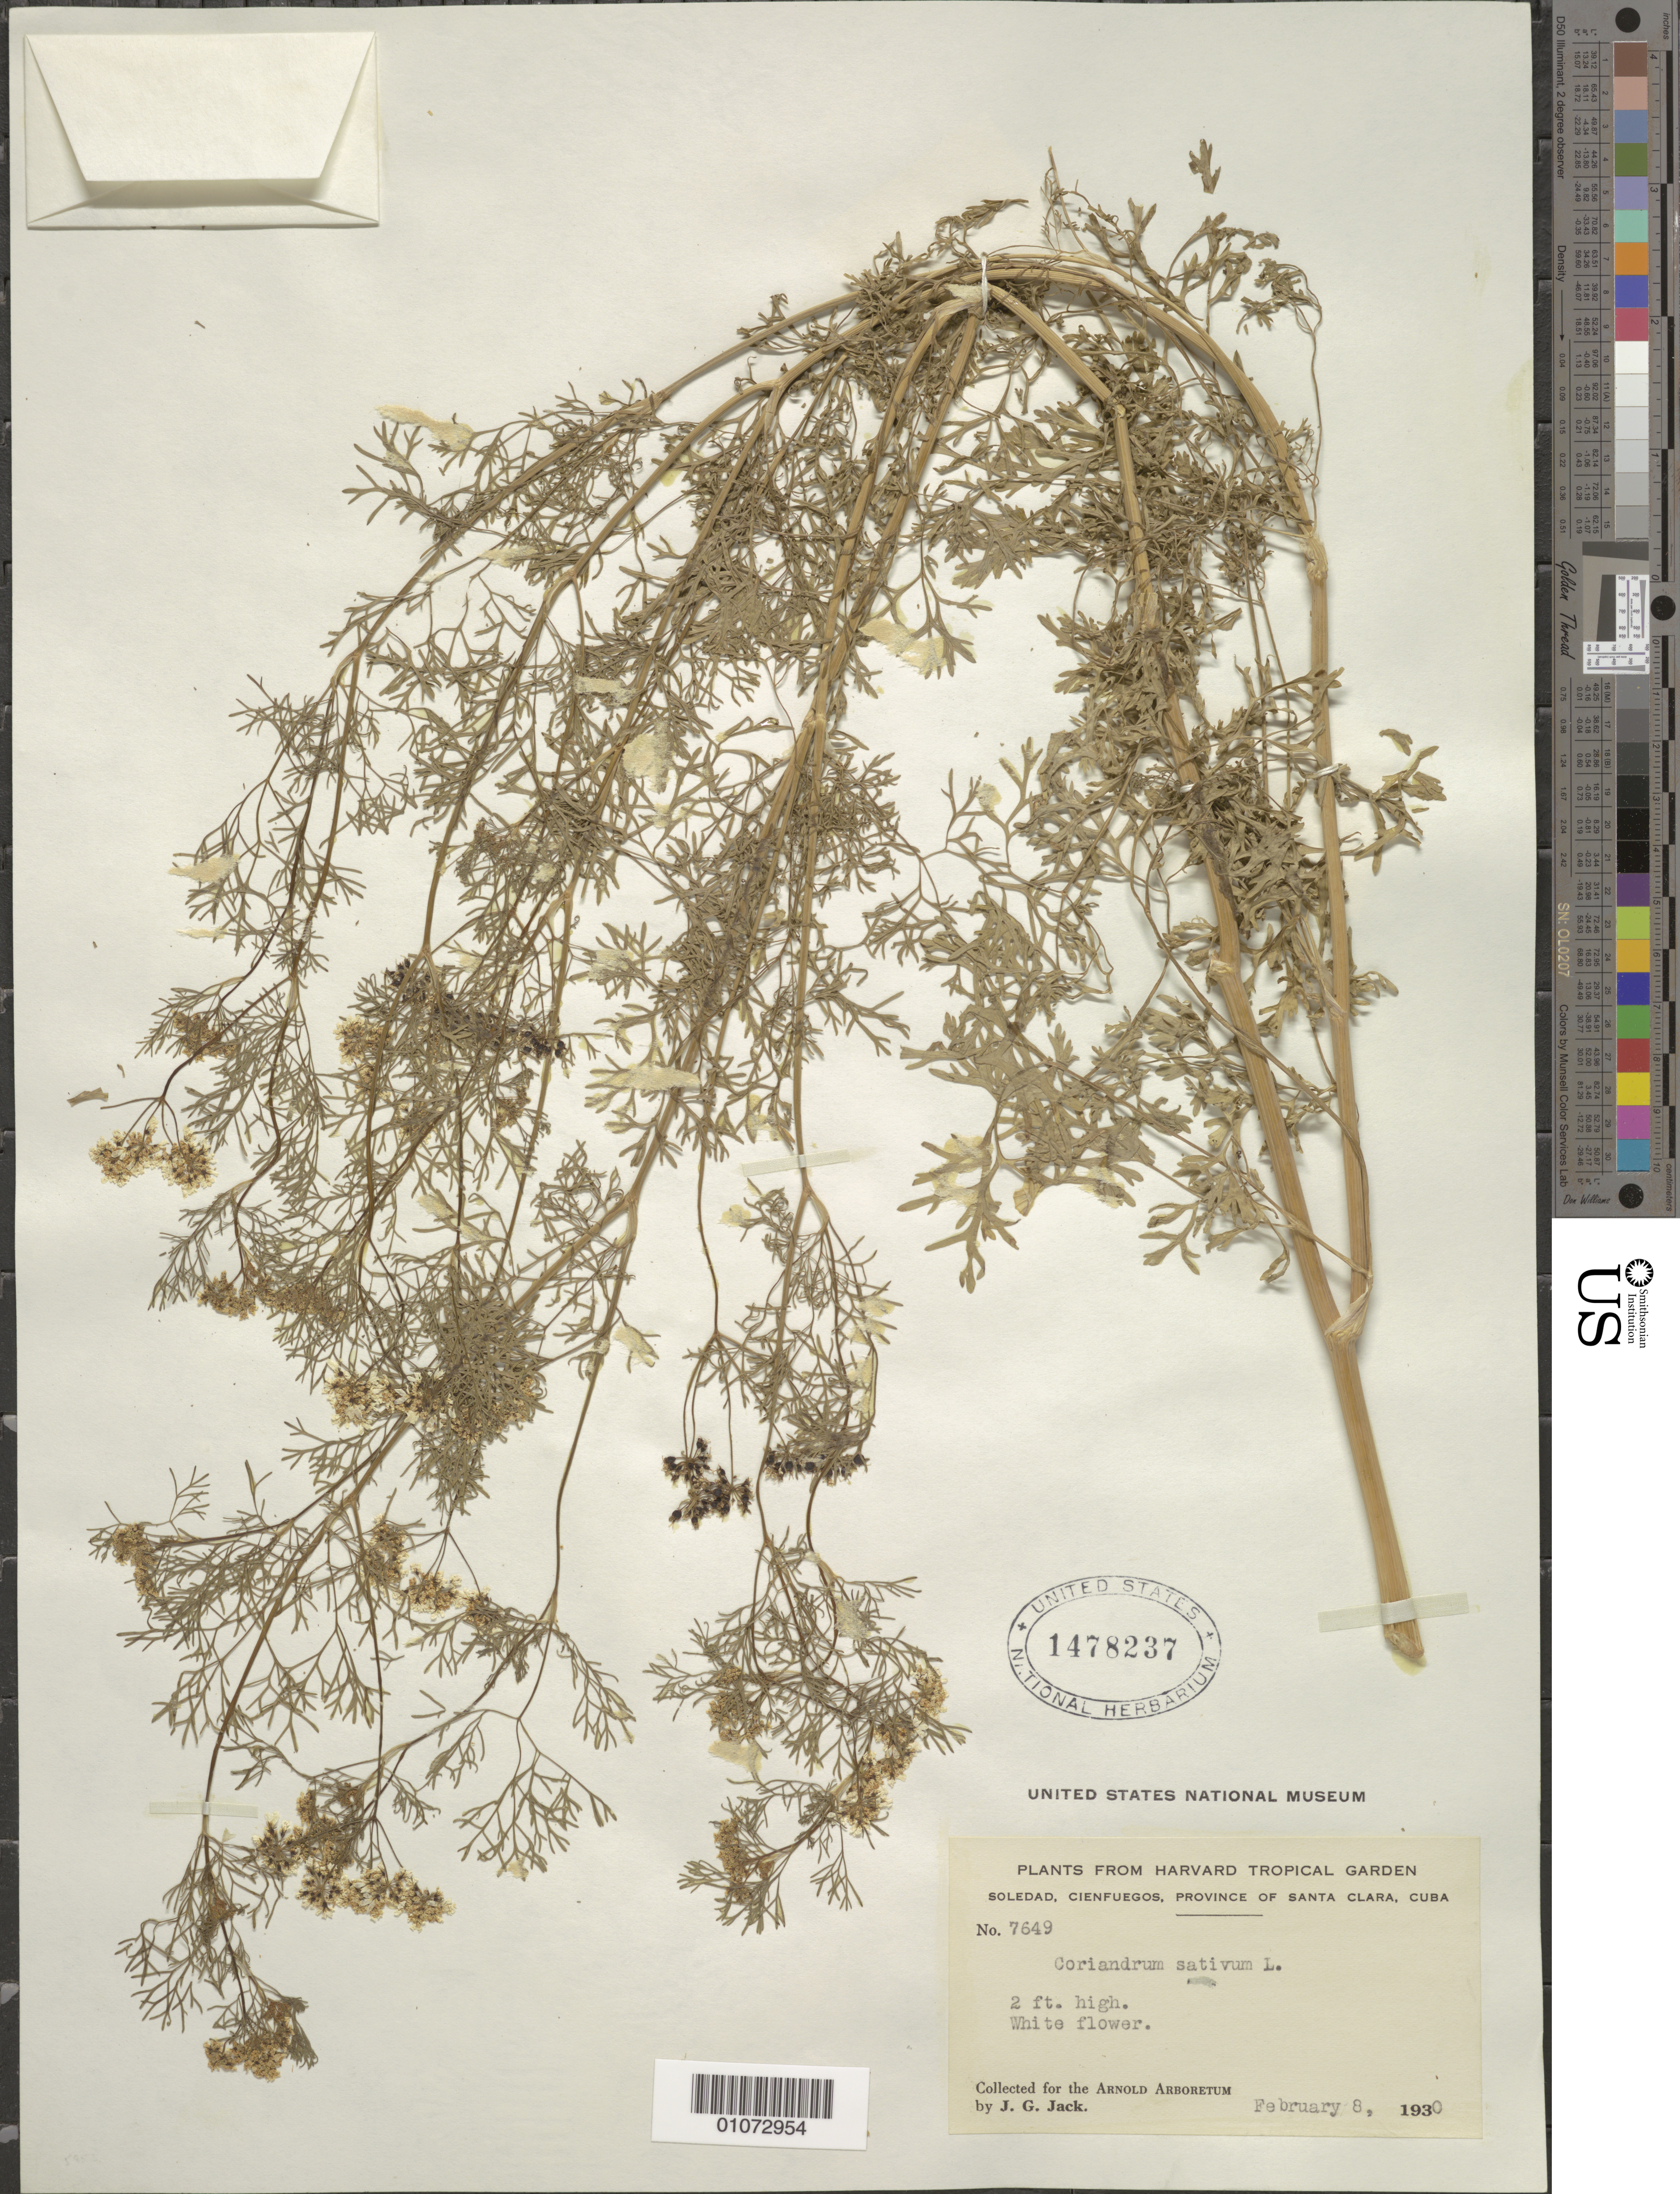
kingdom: Plantae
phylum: Tracheophyta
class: Magnoliopsida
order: Apiales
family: Apiaceae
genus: Coriandrum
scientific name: Coriandrum sativum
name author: L.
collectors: J. G. Jack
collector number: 7649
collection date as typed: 08 Feb 1930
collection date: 1930-02-08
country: Cuba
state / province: Cienfuegos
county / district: Santa Clara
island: Cuba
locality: Soledad, Cienfuegos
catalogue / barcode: US 1478237